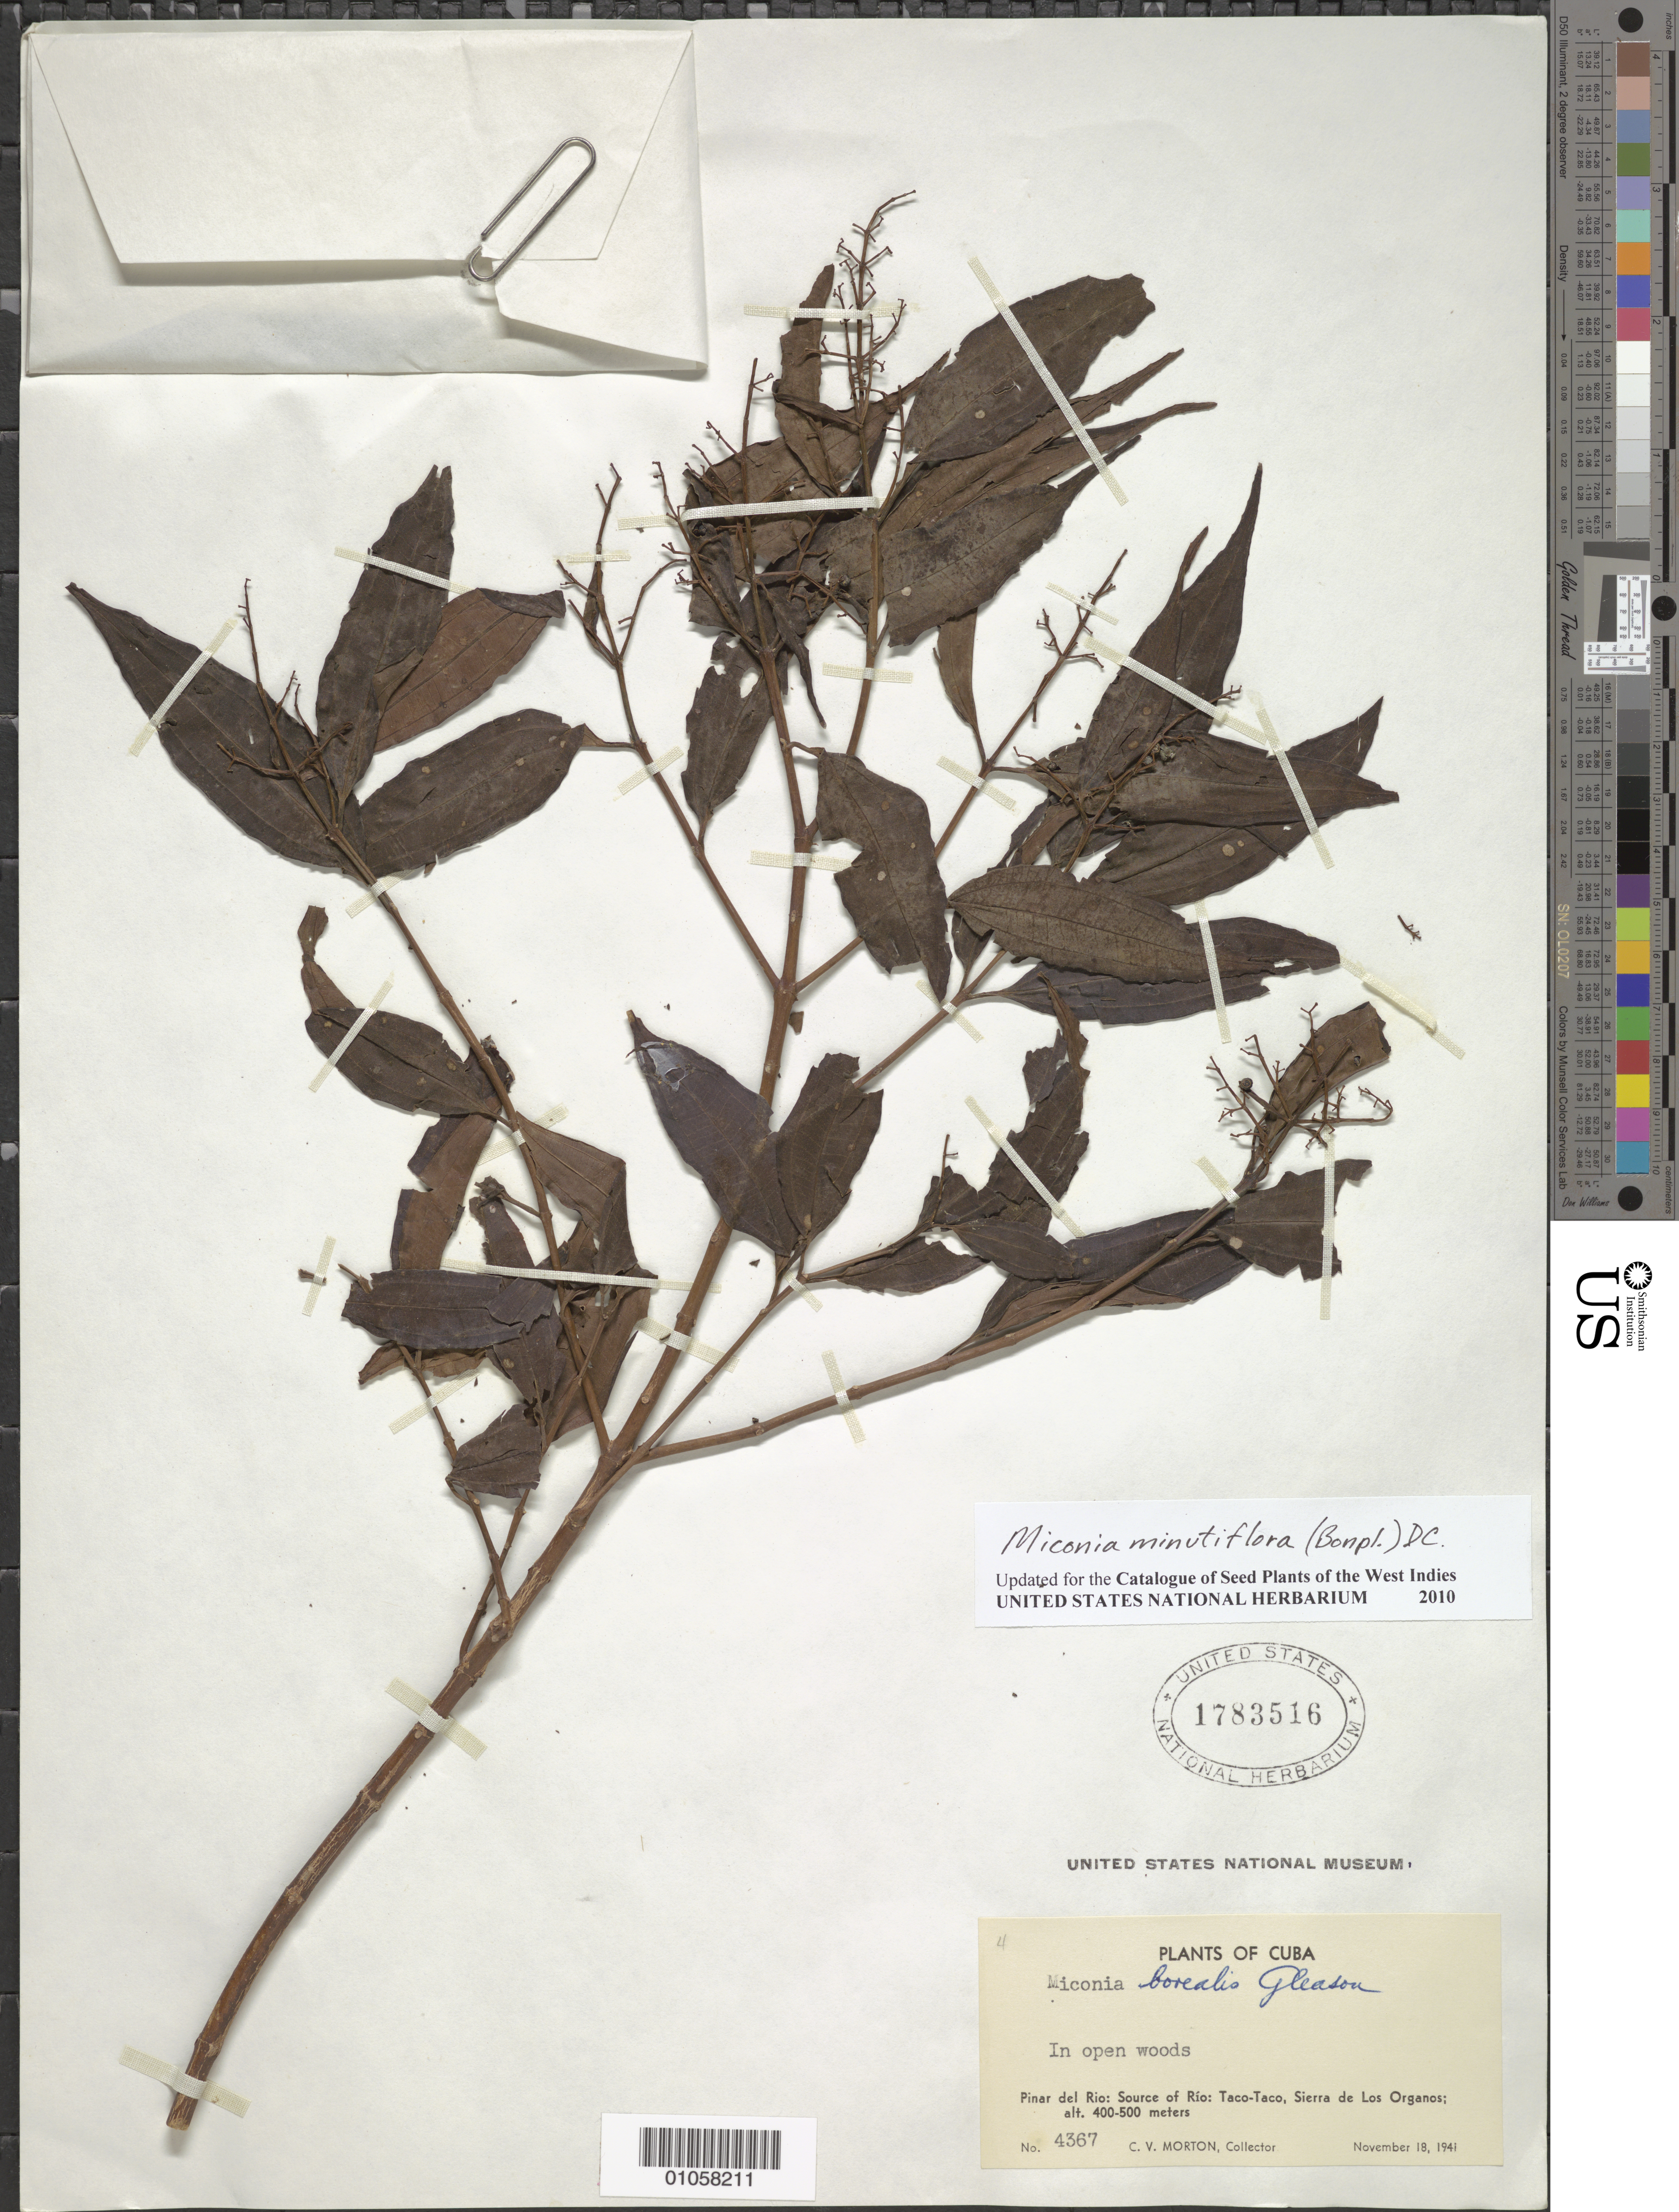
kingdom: Plantae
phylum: Tracheophyta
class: Magnoliopsida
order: Myrtales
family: Melastomataceae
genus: Miconia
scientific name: Miconia minutiflora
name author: (Bonpl.) DC.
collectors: C. V. Morton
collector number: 4367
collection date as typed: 18 Nov 1941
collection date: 1941-11-18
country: Cuba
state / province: Pinar del Río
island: Cuba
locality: Source of Río: Taco-Taco, Sierra de los Organos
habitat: In open woods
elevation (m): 400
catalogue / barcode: US 1783516